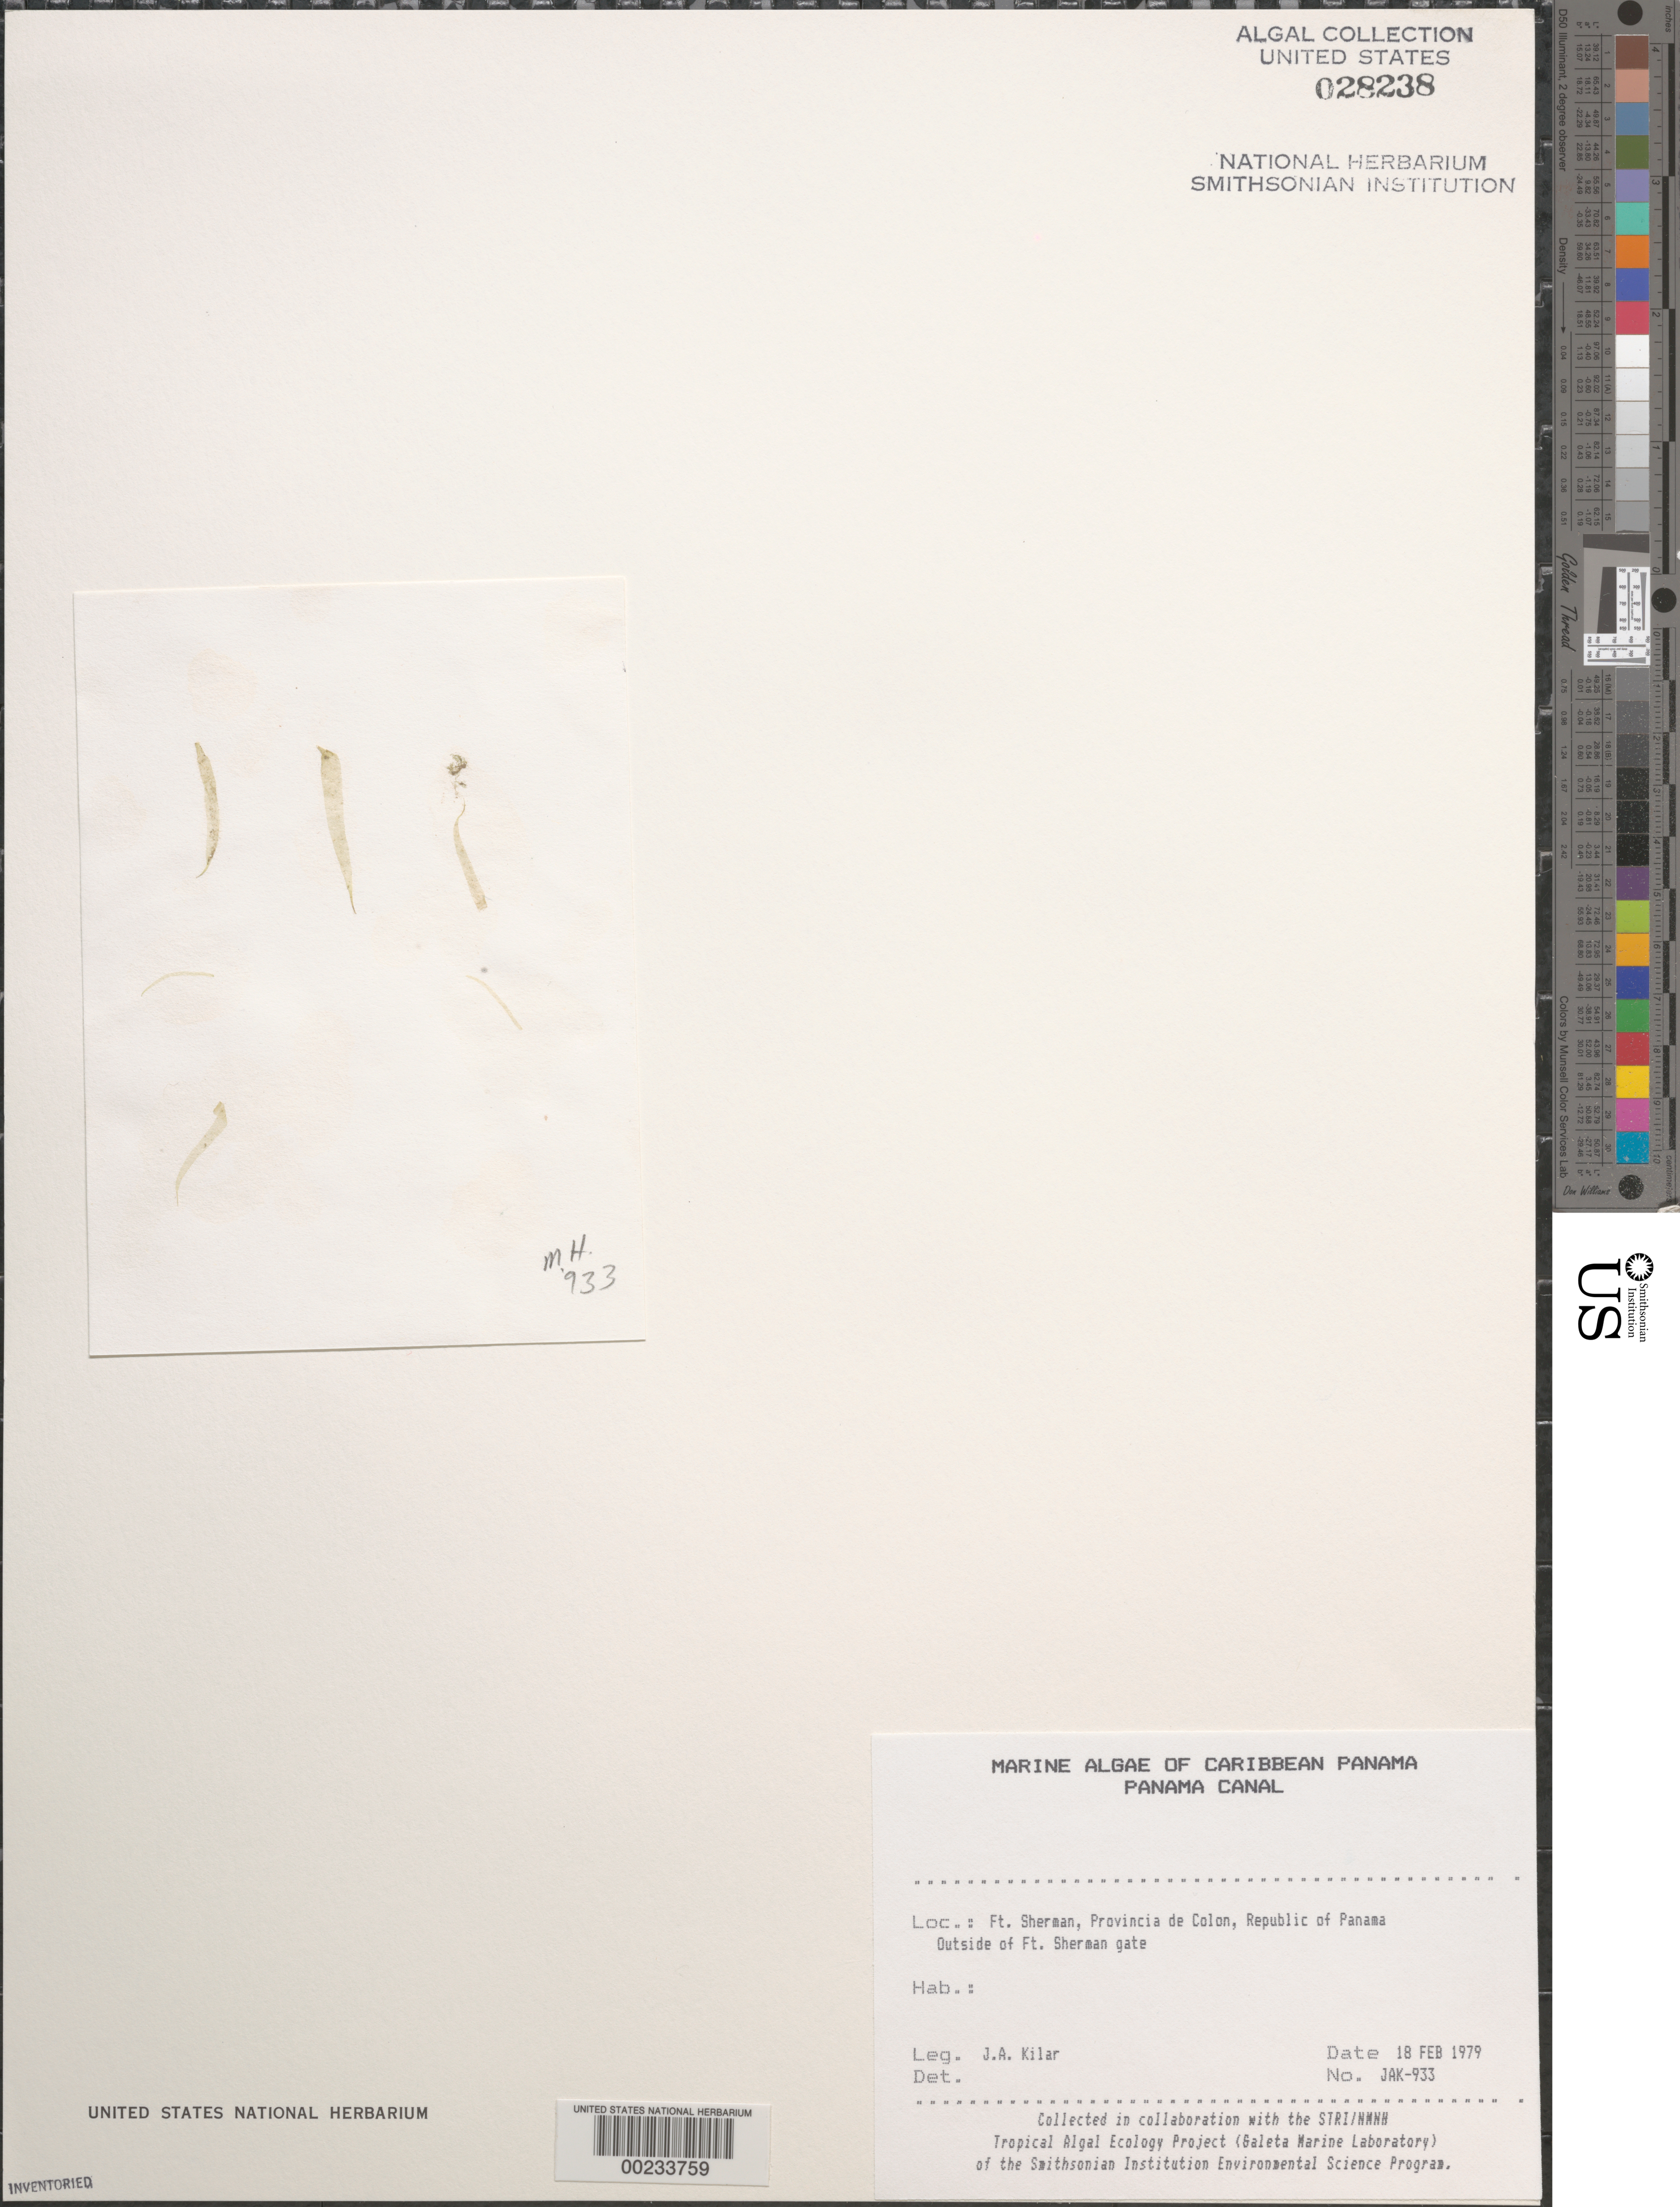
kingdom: Plantae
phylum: Chlorophyta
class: Ulvophyceae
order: Ulvales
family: Ulvaceae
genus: Ulva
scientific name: Ulva sp.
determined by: Algae name updating Project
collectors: J. A. Kilar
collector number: JAK-933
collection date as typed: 18 Feb 1979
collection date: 1979-02-18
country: Panama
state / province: Colón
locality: Fort Sherman, Panama Canal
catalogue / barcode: US 28238